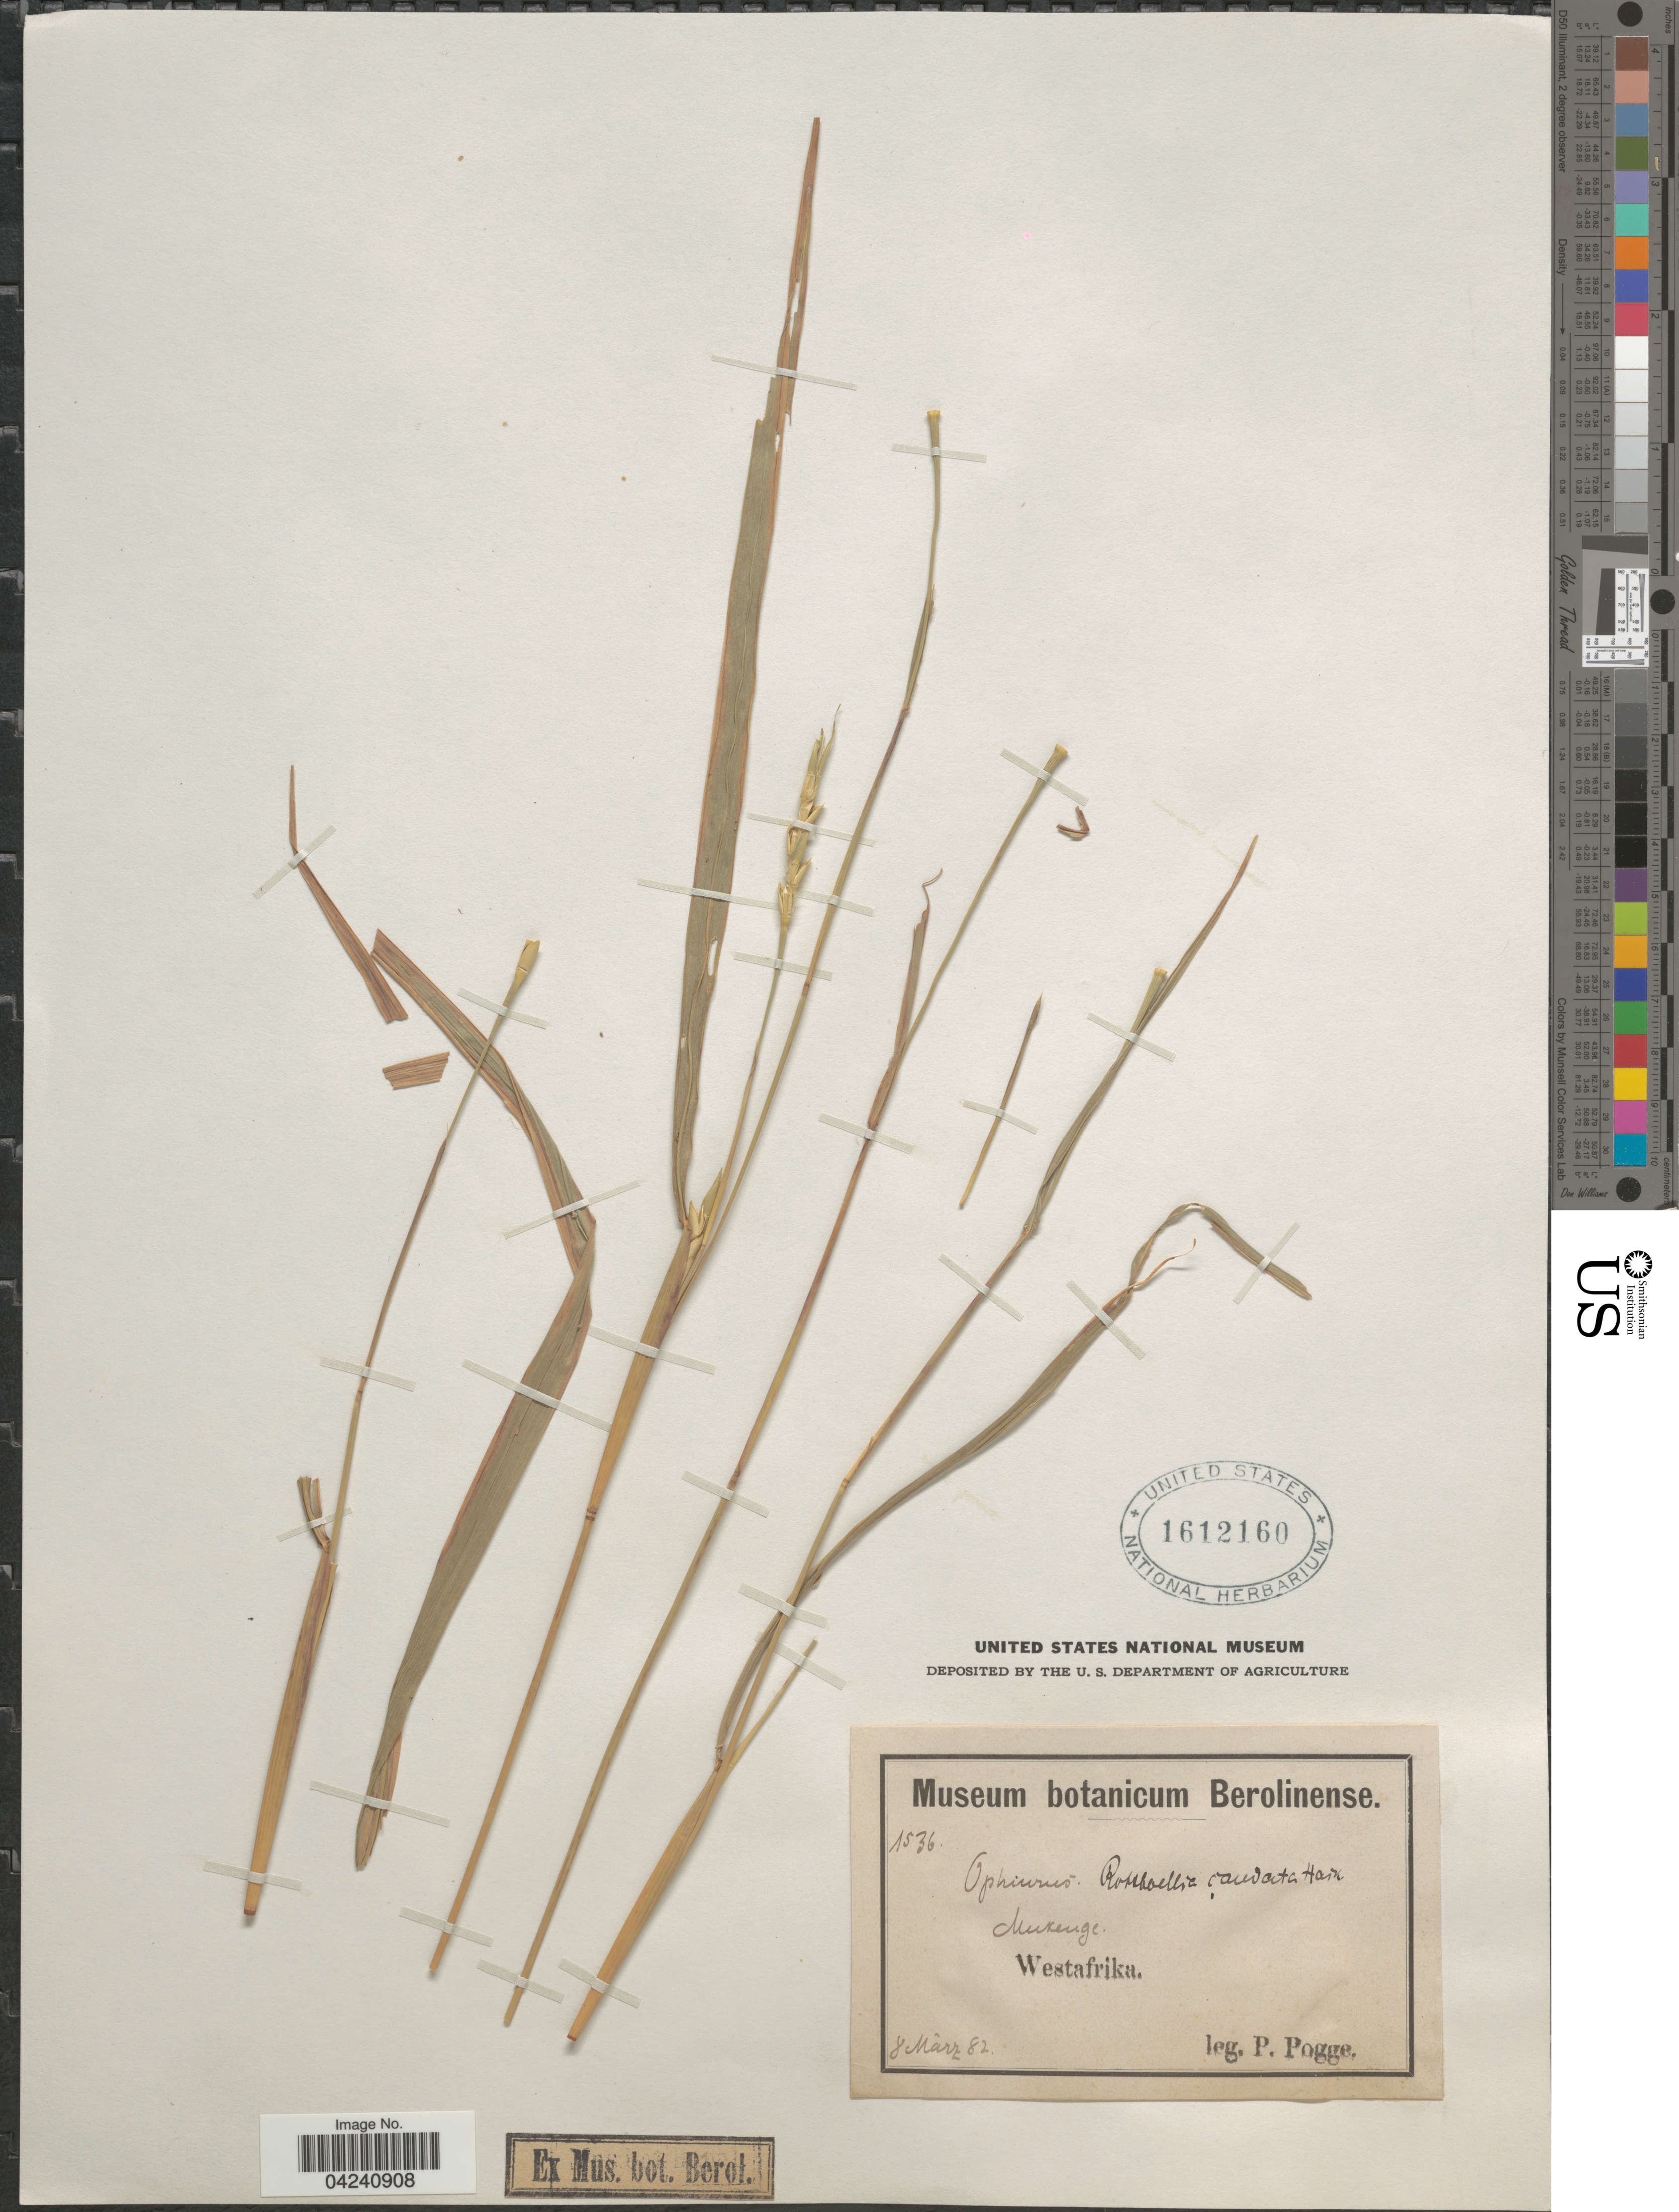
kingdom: Plantae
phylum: Tracheophyta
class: Liliopsida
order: Poales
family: Poaceae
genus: Chasmopodium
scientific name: Chasmopodium caudatum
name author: (Hack.) Stapf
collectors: P. Pogge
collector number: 1536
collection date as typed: Transcribed d/m/y: 8/3/82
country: Burundi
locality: Murenge. Westafrika.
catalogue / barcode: US 1612160